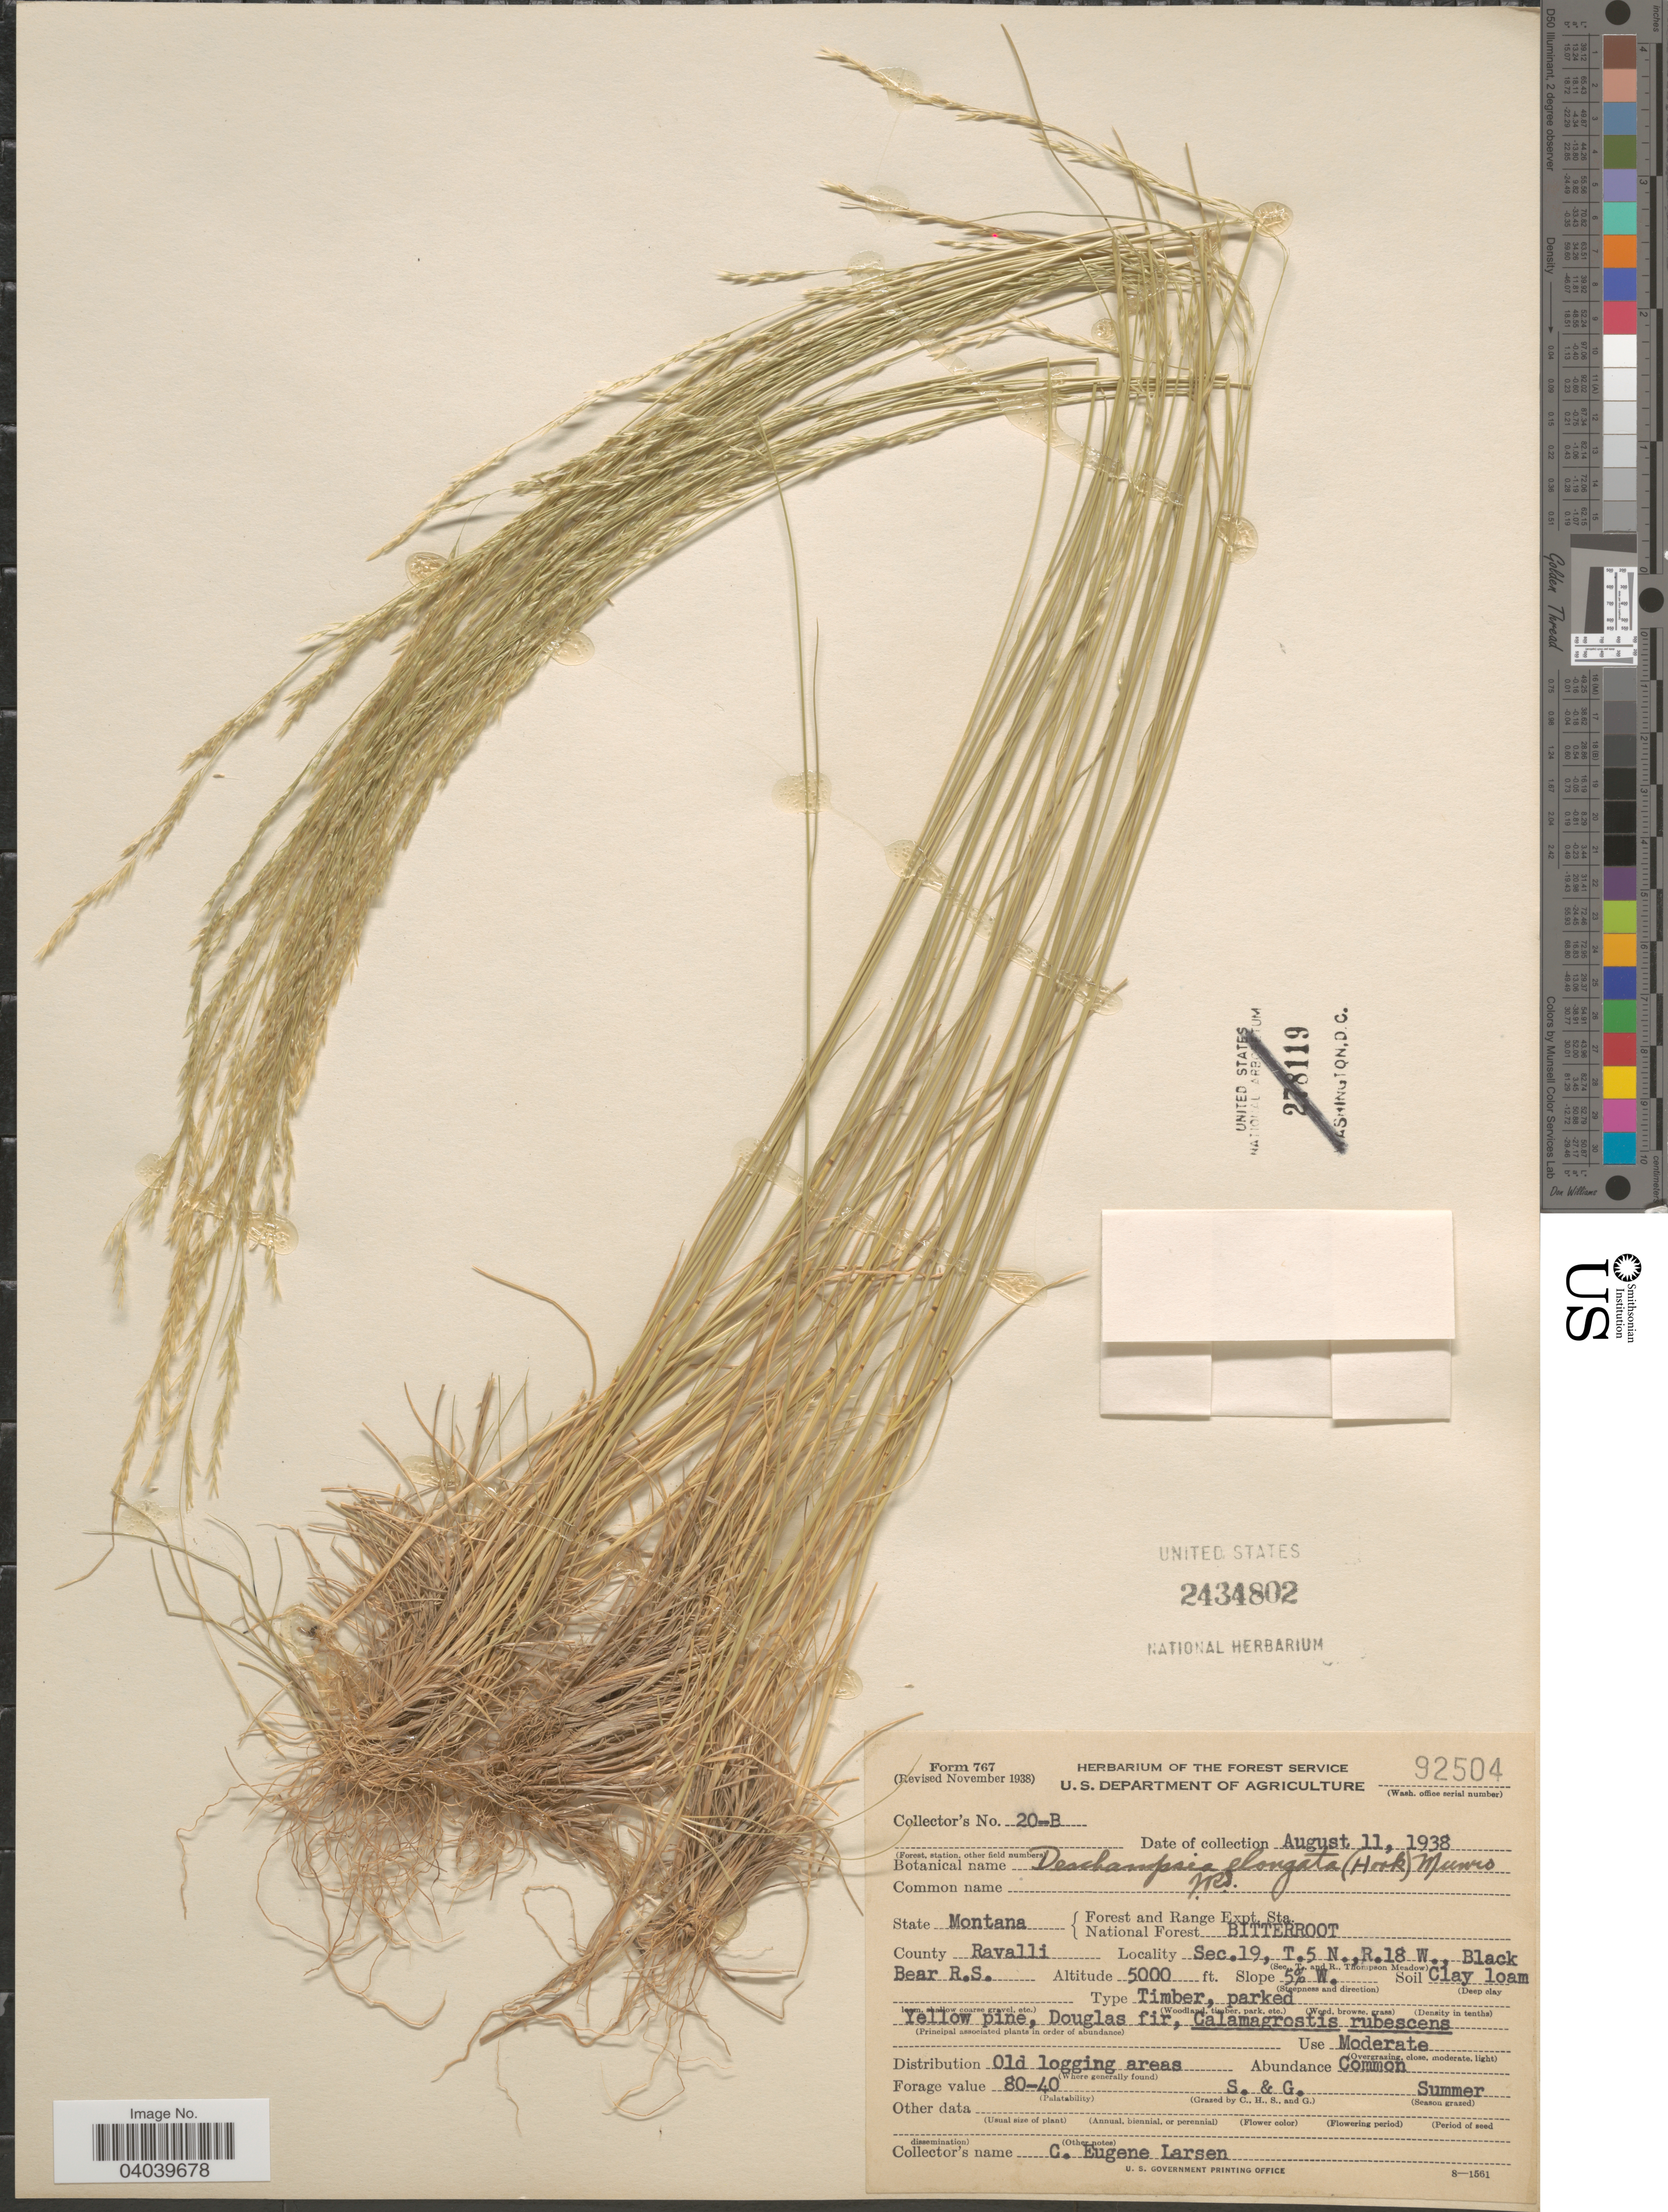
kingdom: Plantae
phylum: Tracheophyta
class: Liliopsida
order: Poales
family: Poaceae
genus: Deschampsia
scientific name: Deschampsia elongata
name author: (Hook.) Munro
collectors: C. Larsen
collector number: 20-B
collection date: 1938-08-11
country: United States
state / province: Montana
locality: Forest and Range Expt. Sta. National Forest. Bitterroot. County Ravalli. Sec. 19, T.5 N., R.18 W., Black Bear R. S.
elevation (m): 1524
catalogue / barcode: US 2434802